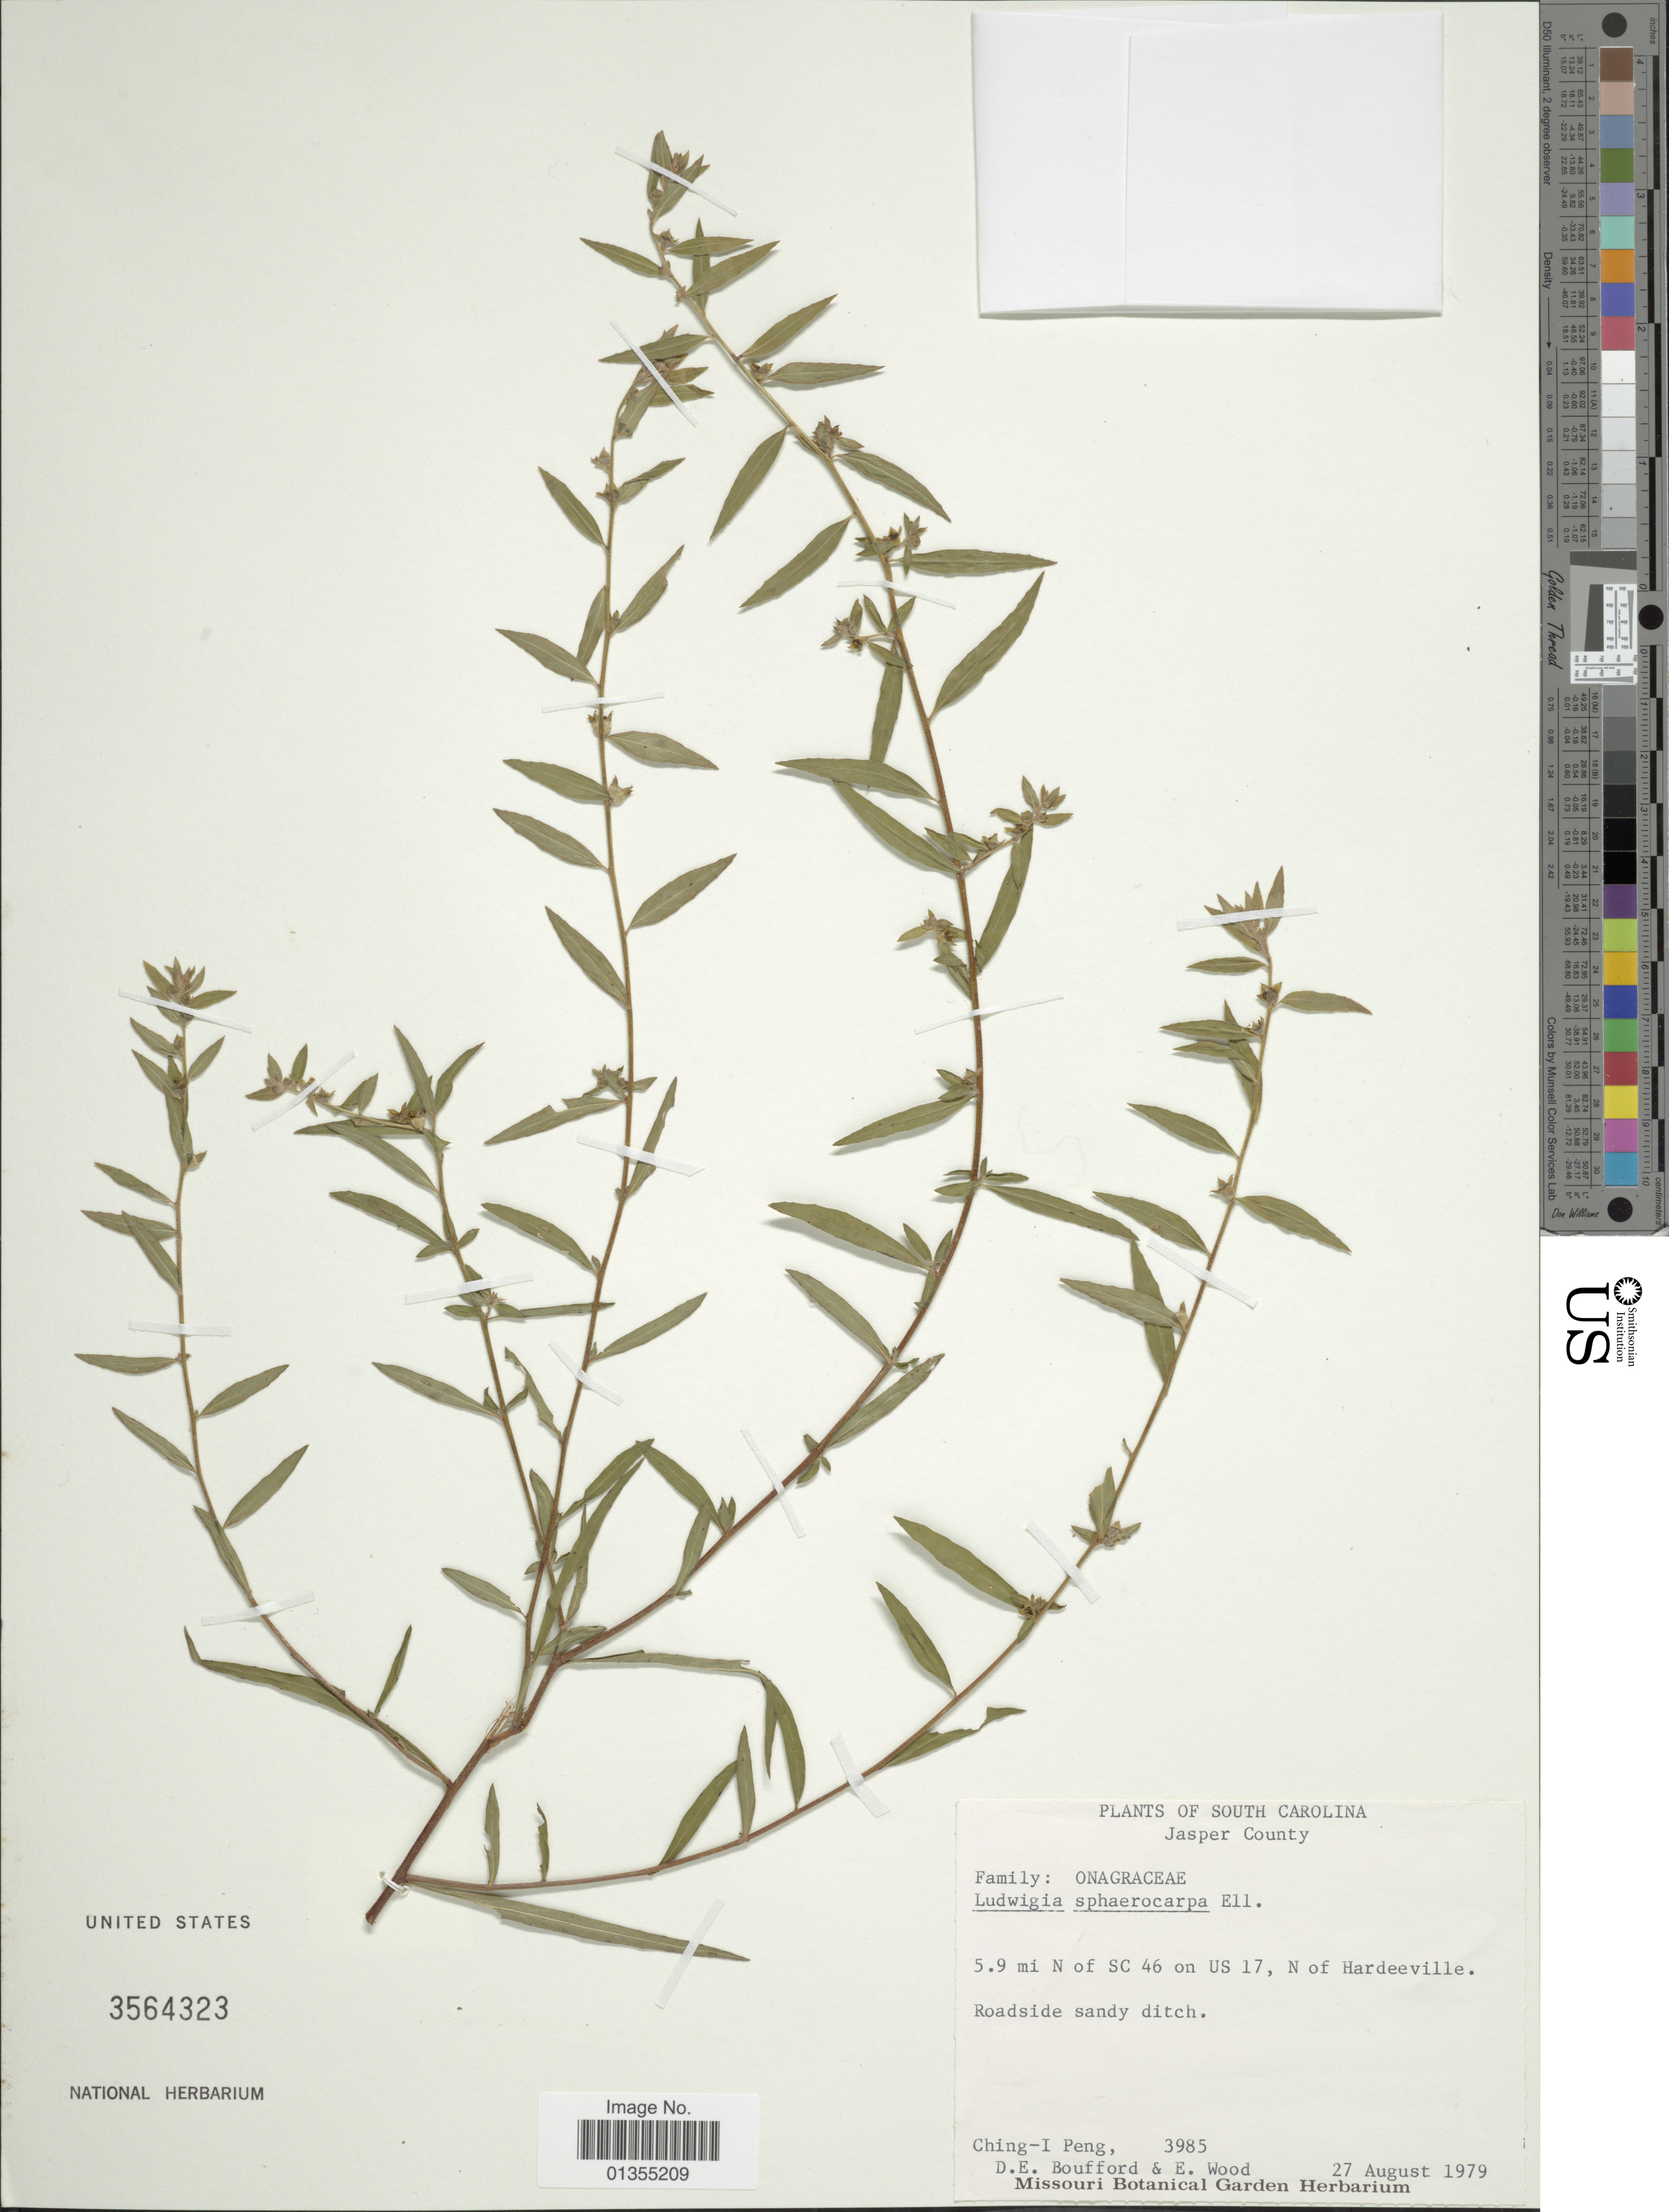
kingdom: Plantae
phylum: Tracheophyta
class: Magnoliopsida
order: Myrtales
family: Onagraceae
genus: Ludwigia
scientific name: Ludwigia sphaerocarpa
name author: Elliott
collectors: C.-I Peng, D. E. Boufford & E. Wood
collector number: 3985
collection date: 1979-08-27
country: United States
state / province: South Carolina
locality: Jasper County. 5.9 mi N of SC 46 on US 17, N of Hardeeville.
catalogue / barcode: US 3564323